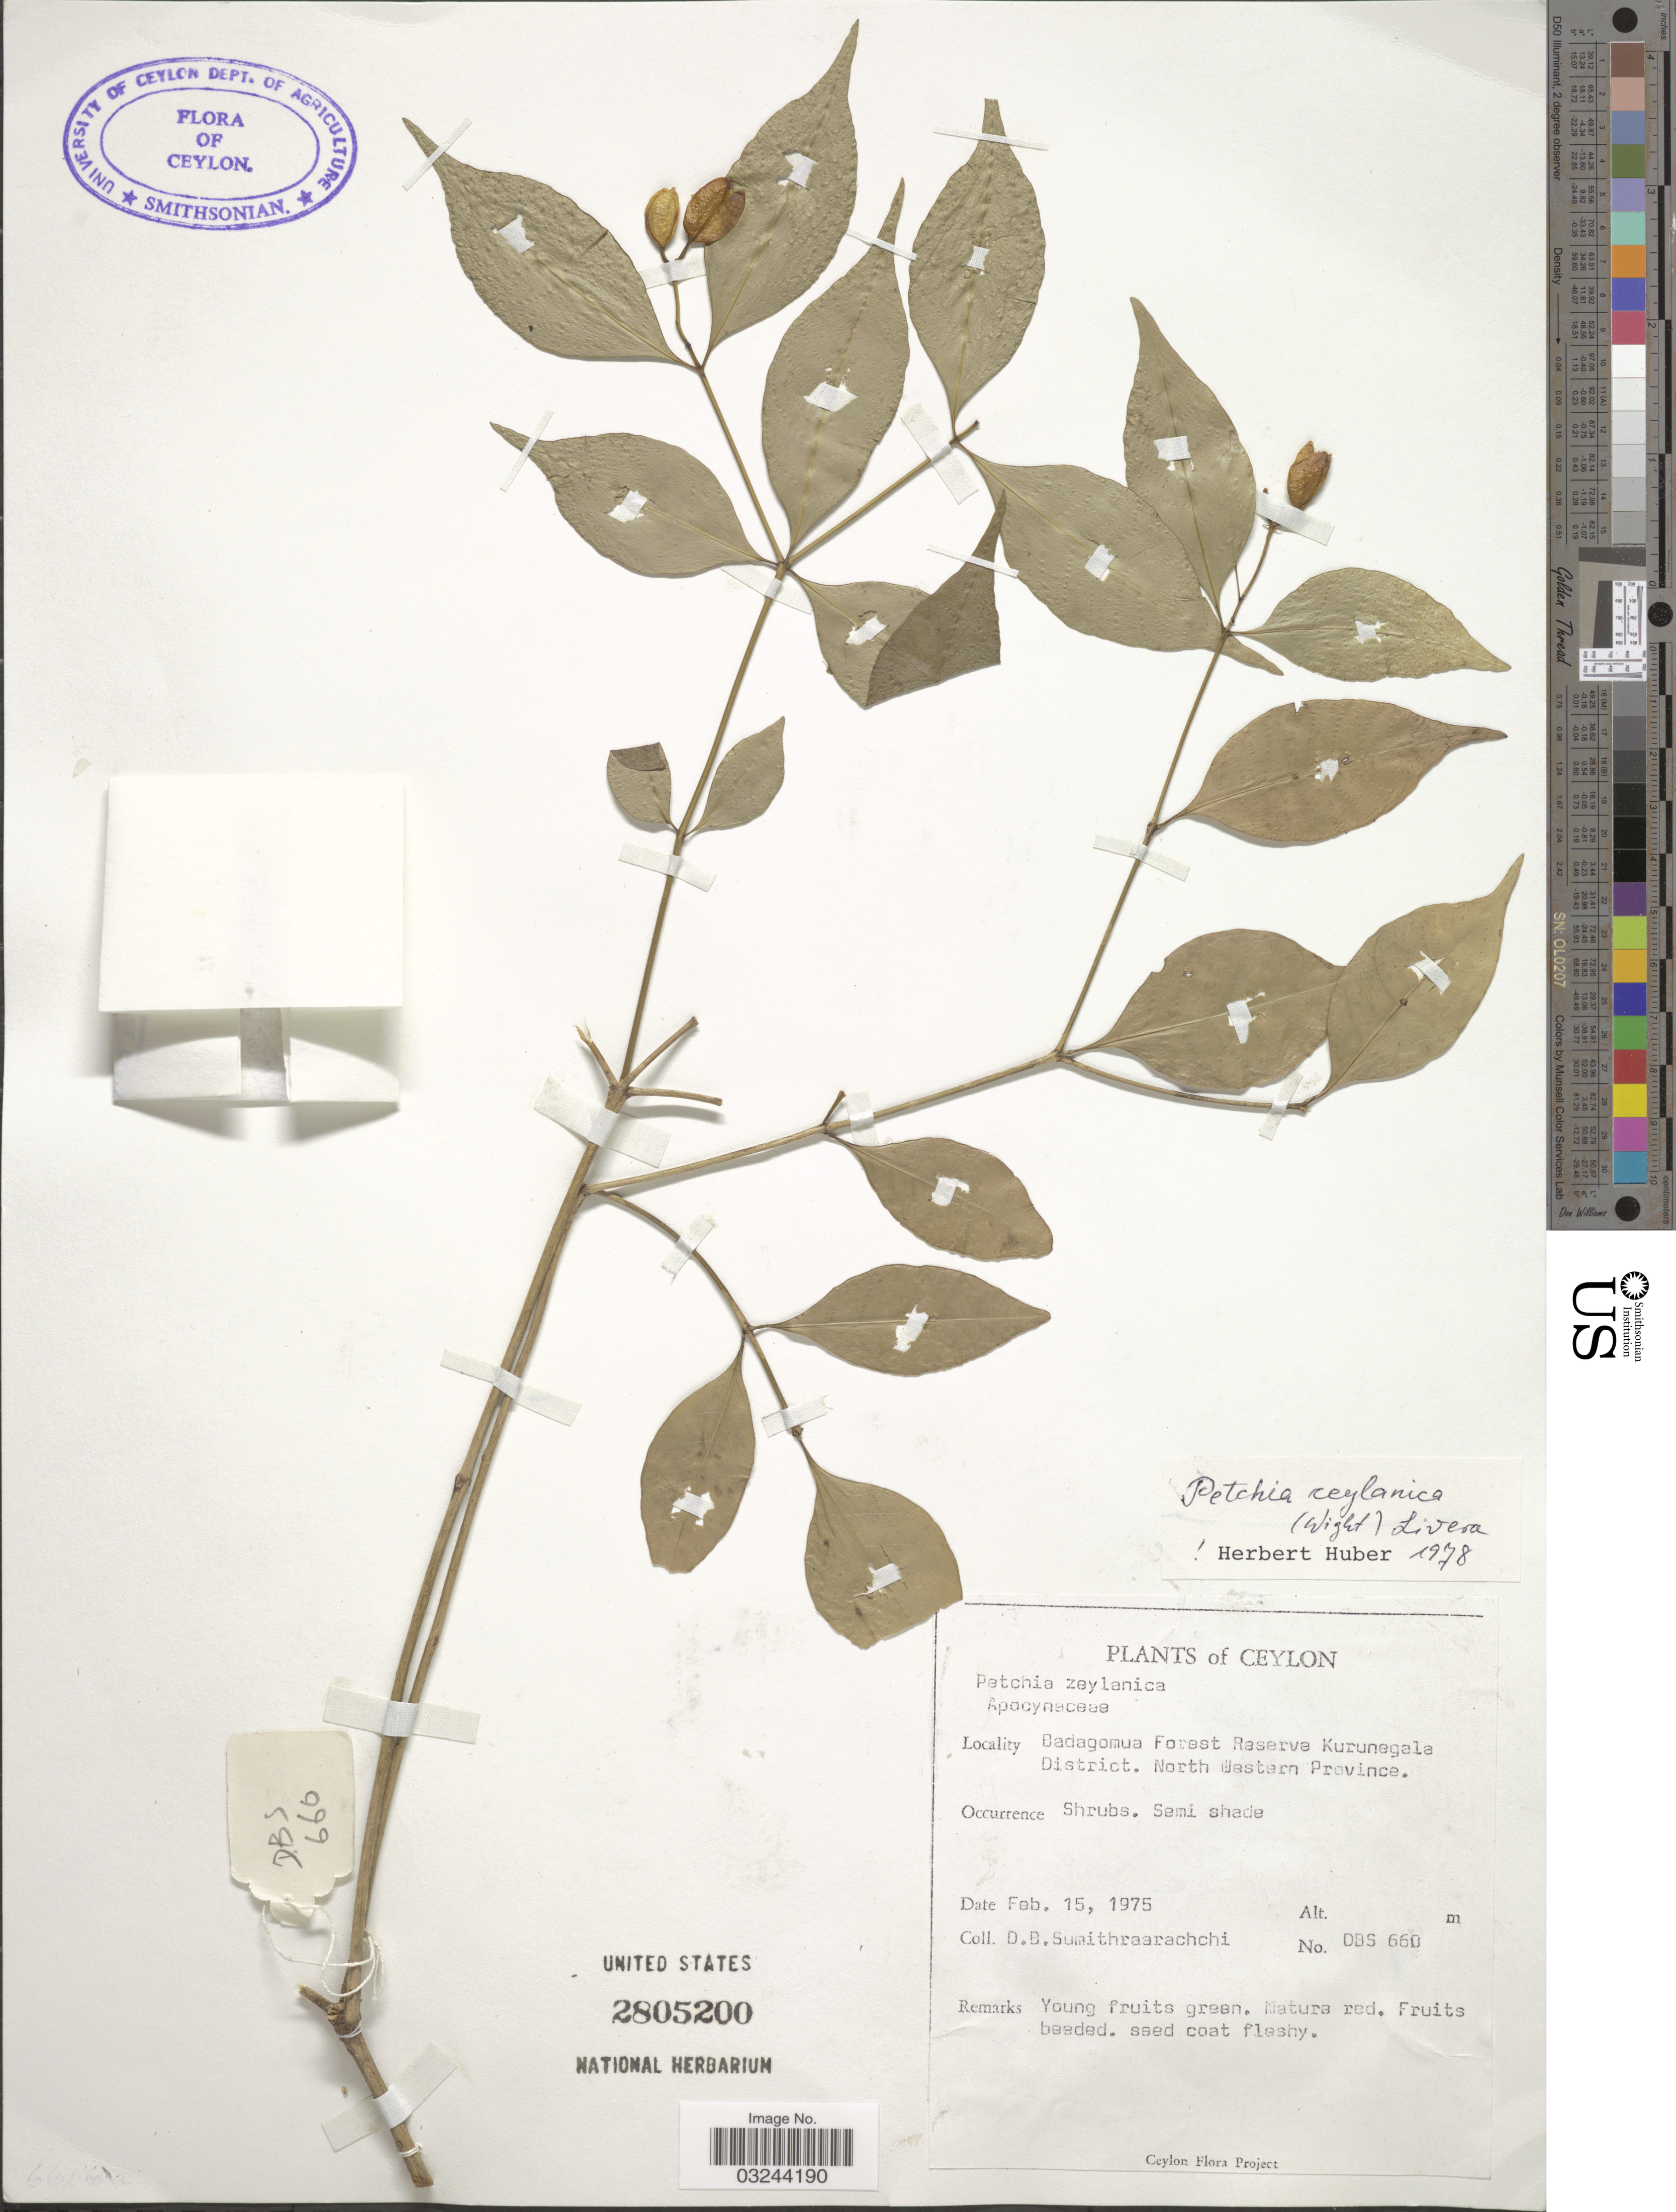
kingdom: Plantae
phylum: Tracheophyta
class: Magnoliopsida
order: Gentianales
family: Apocynaceae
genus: Petchia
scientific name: Petchia ceylanica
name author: (Wight) Livera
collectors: D. B. Sumithraarachchi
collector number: DBS660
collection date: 1975-02-15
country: Sri Lanka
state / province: North Western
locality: Ceylon, Badagomua Forest Reserve Kurunegala District.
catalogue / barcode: US 2805200